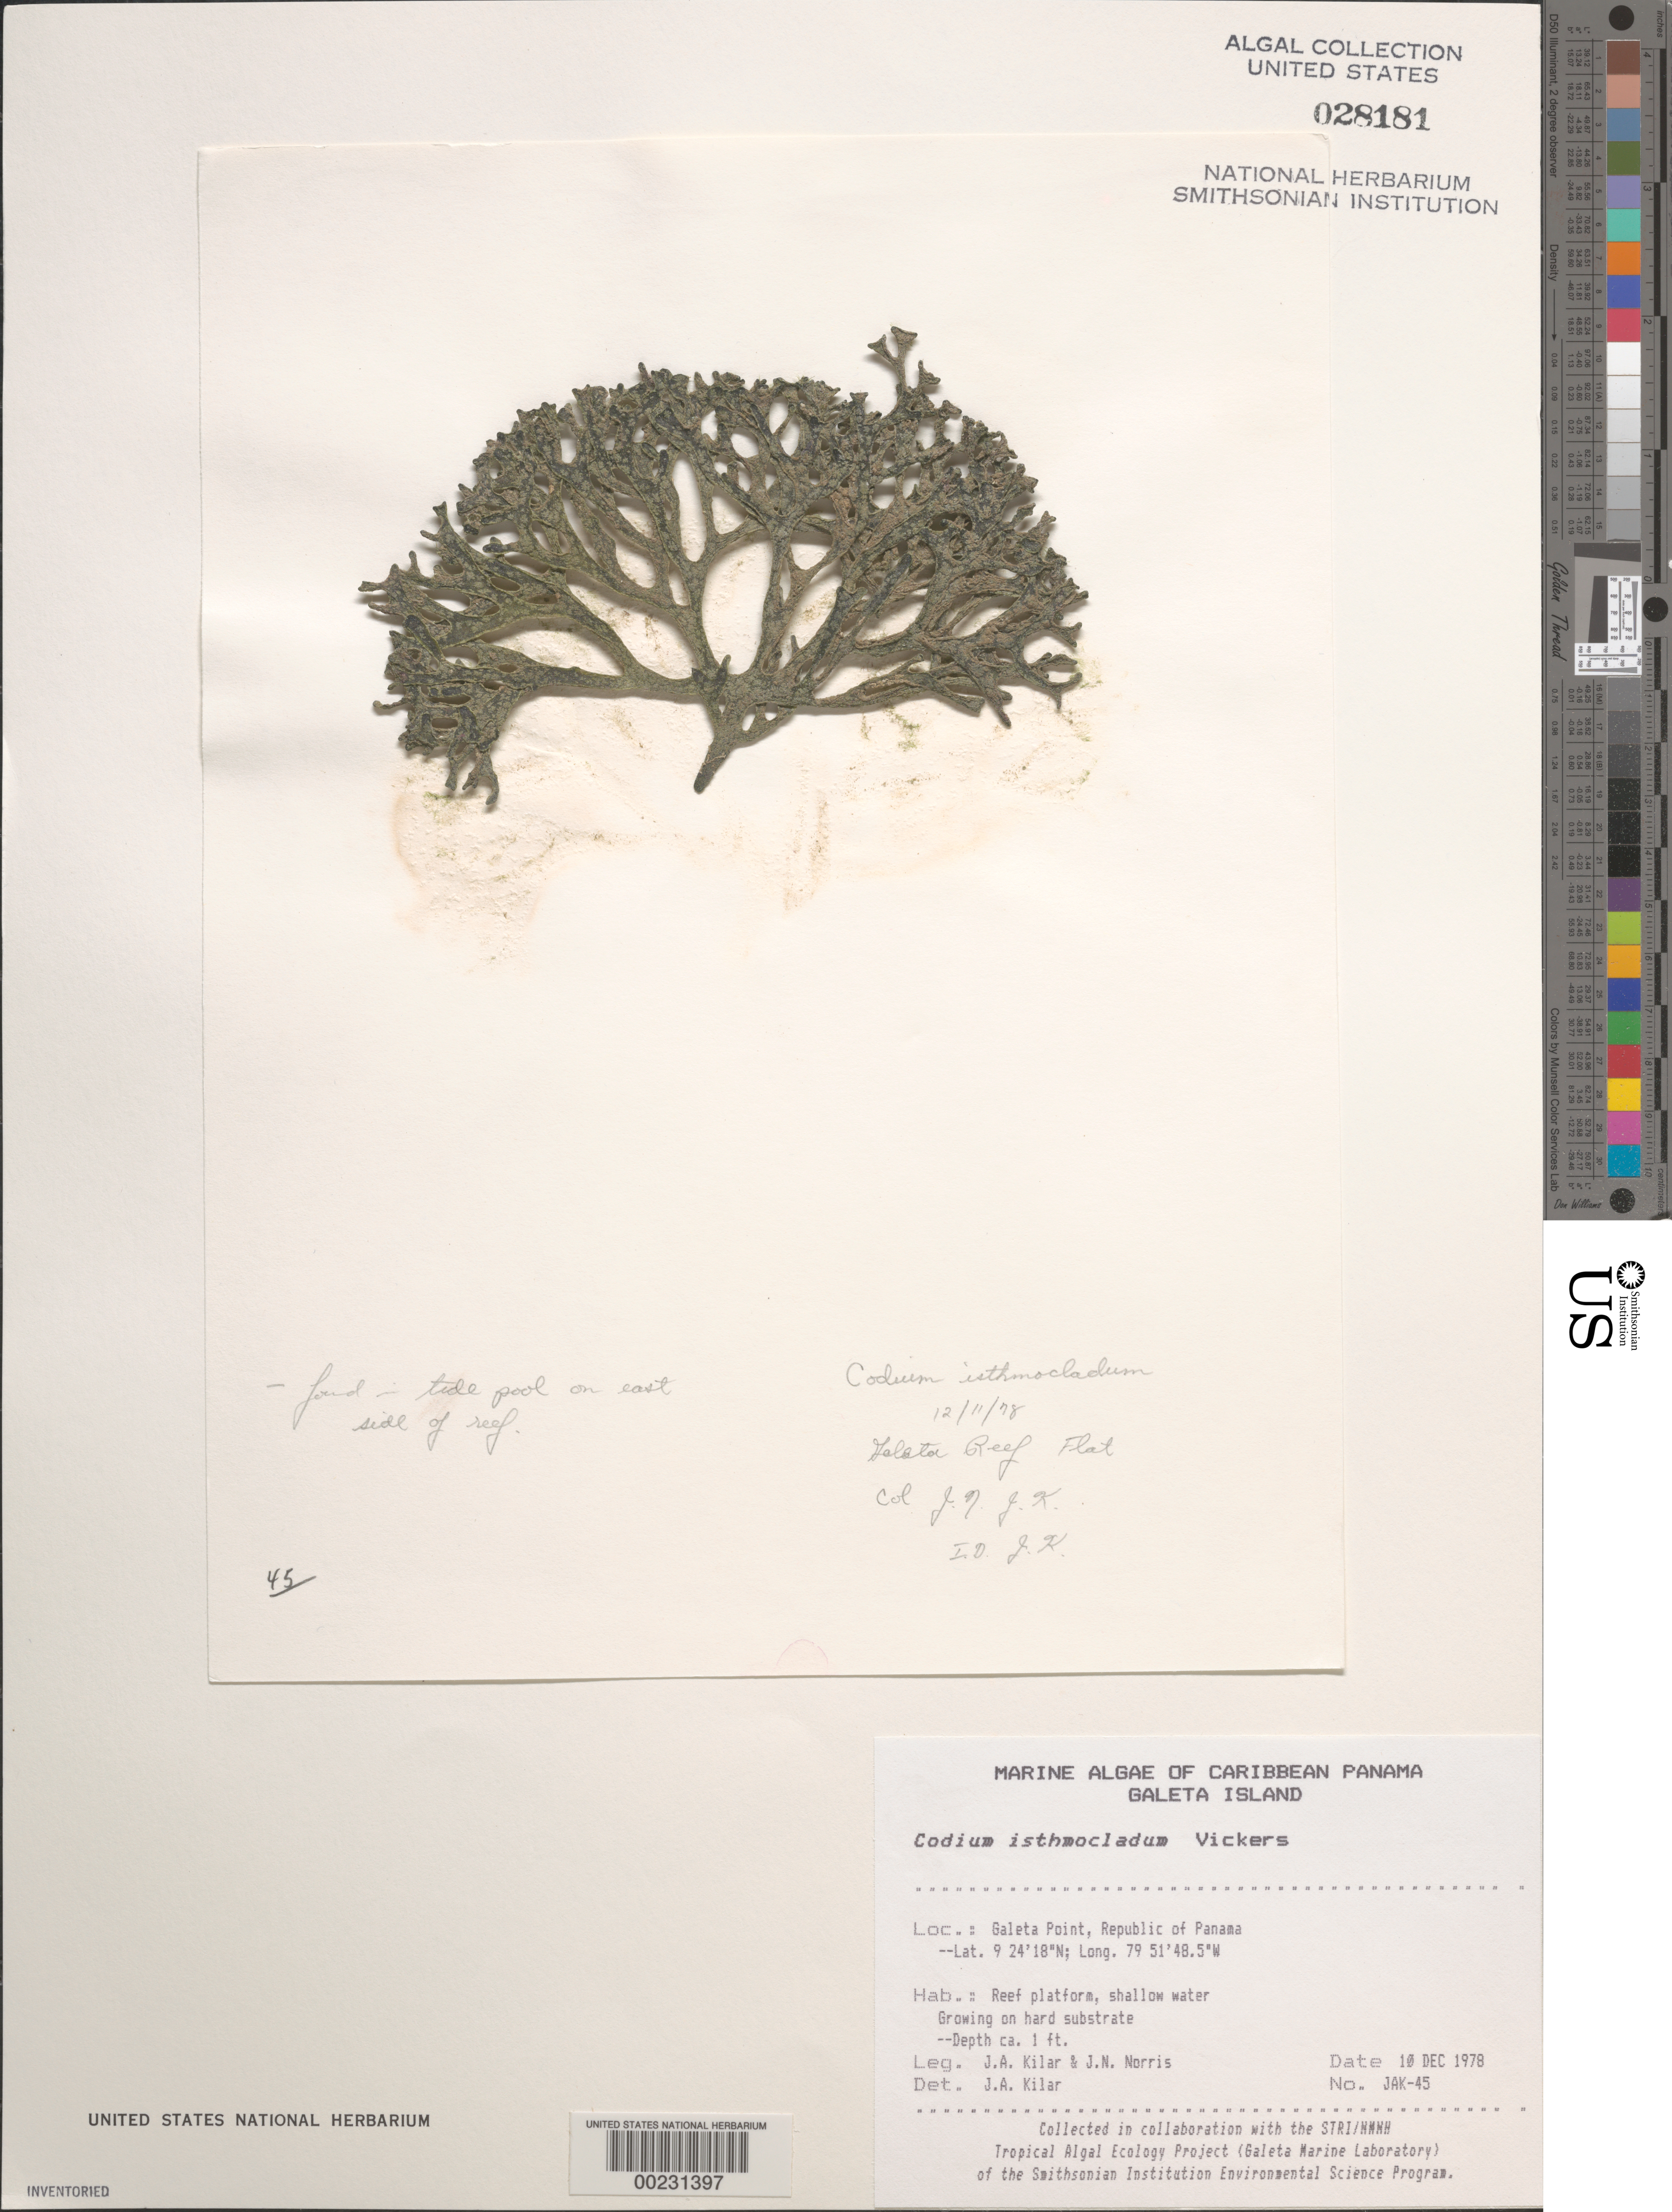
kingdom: Plantae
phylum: Chlorophyta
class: Ulvophyceae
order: Bryopsidales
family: Codiaceae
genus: Codium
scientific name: Codium isthmocladum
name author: Vickers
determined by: Kilar, J. A.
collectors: J. A. Kilar & J. N. Norris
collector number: JAK-45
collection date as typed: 10 Dec 1978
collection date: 1978-12-10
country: Panama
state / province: Colón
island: Galeta Island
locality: Galeta Point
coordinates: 9 24' 18" N, 79 51' 48.5" W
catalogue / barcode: US 28181